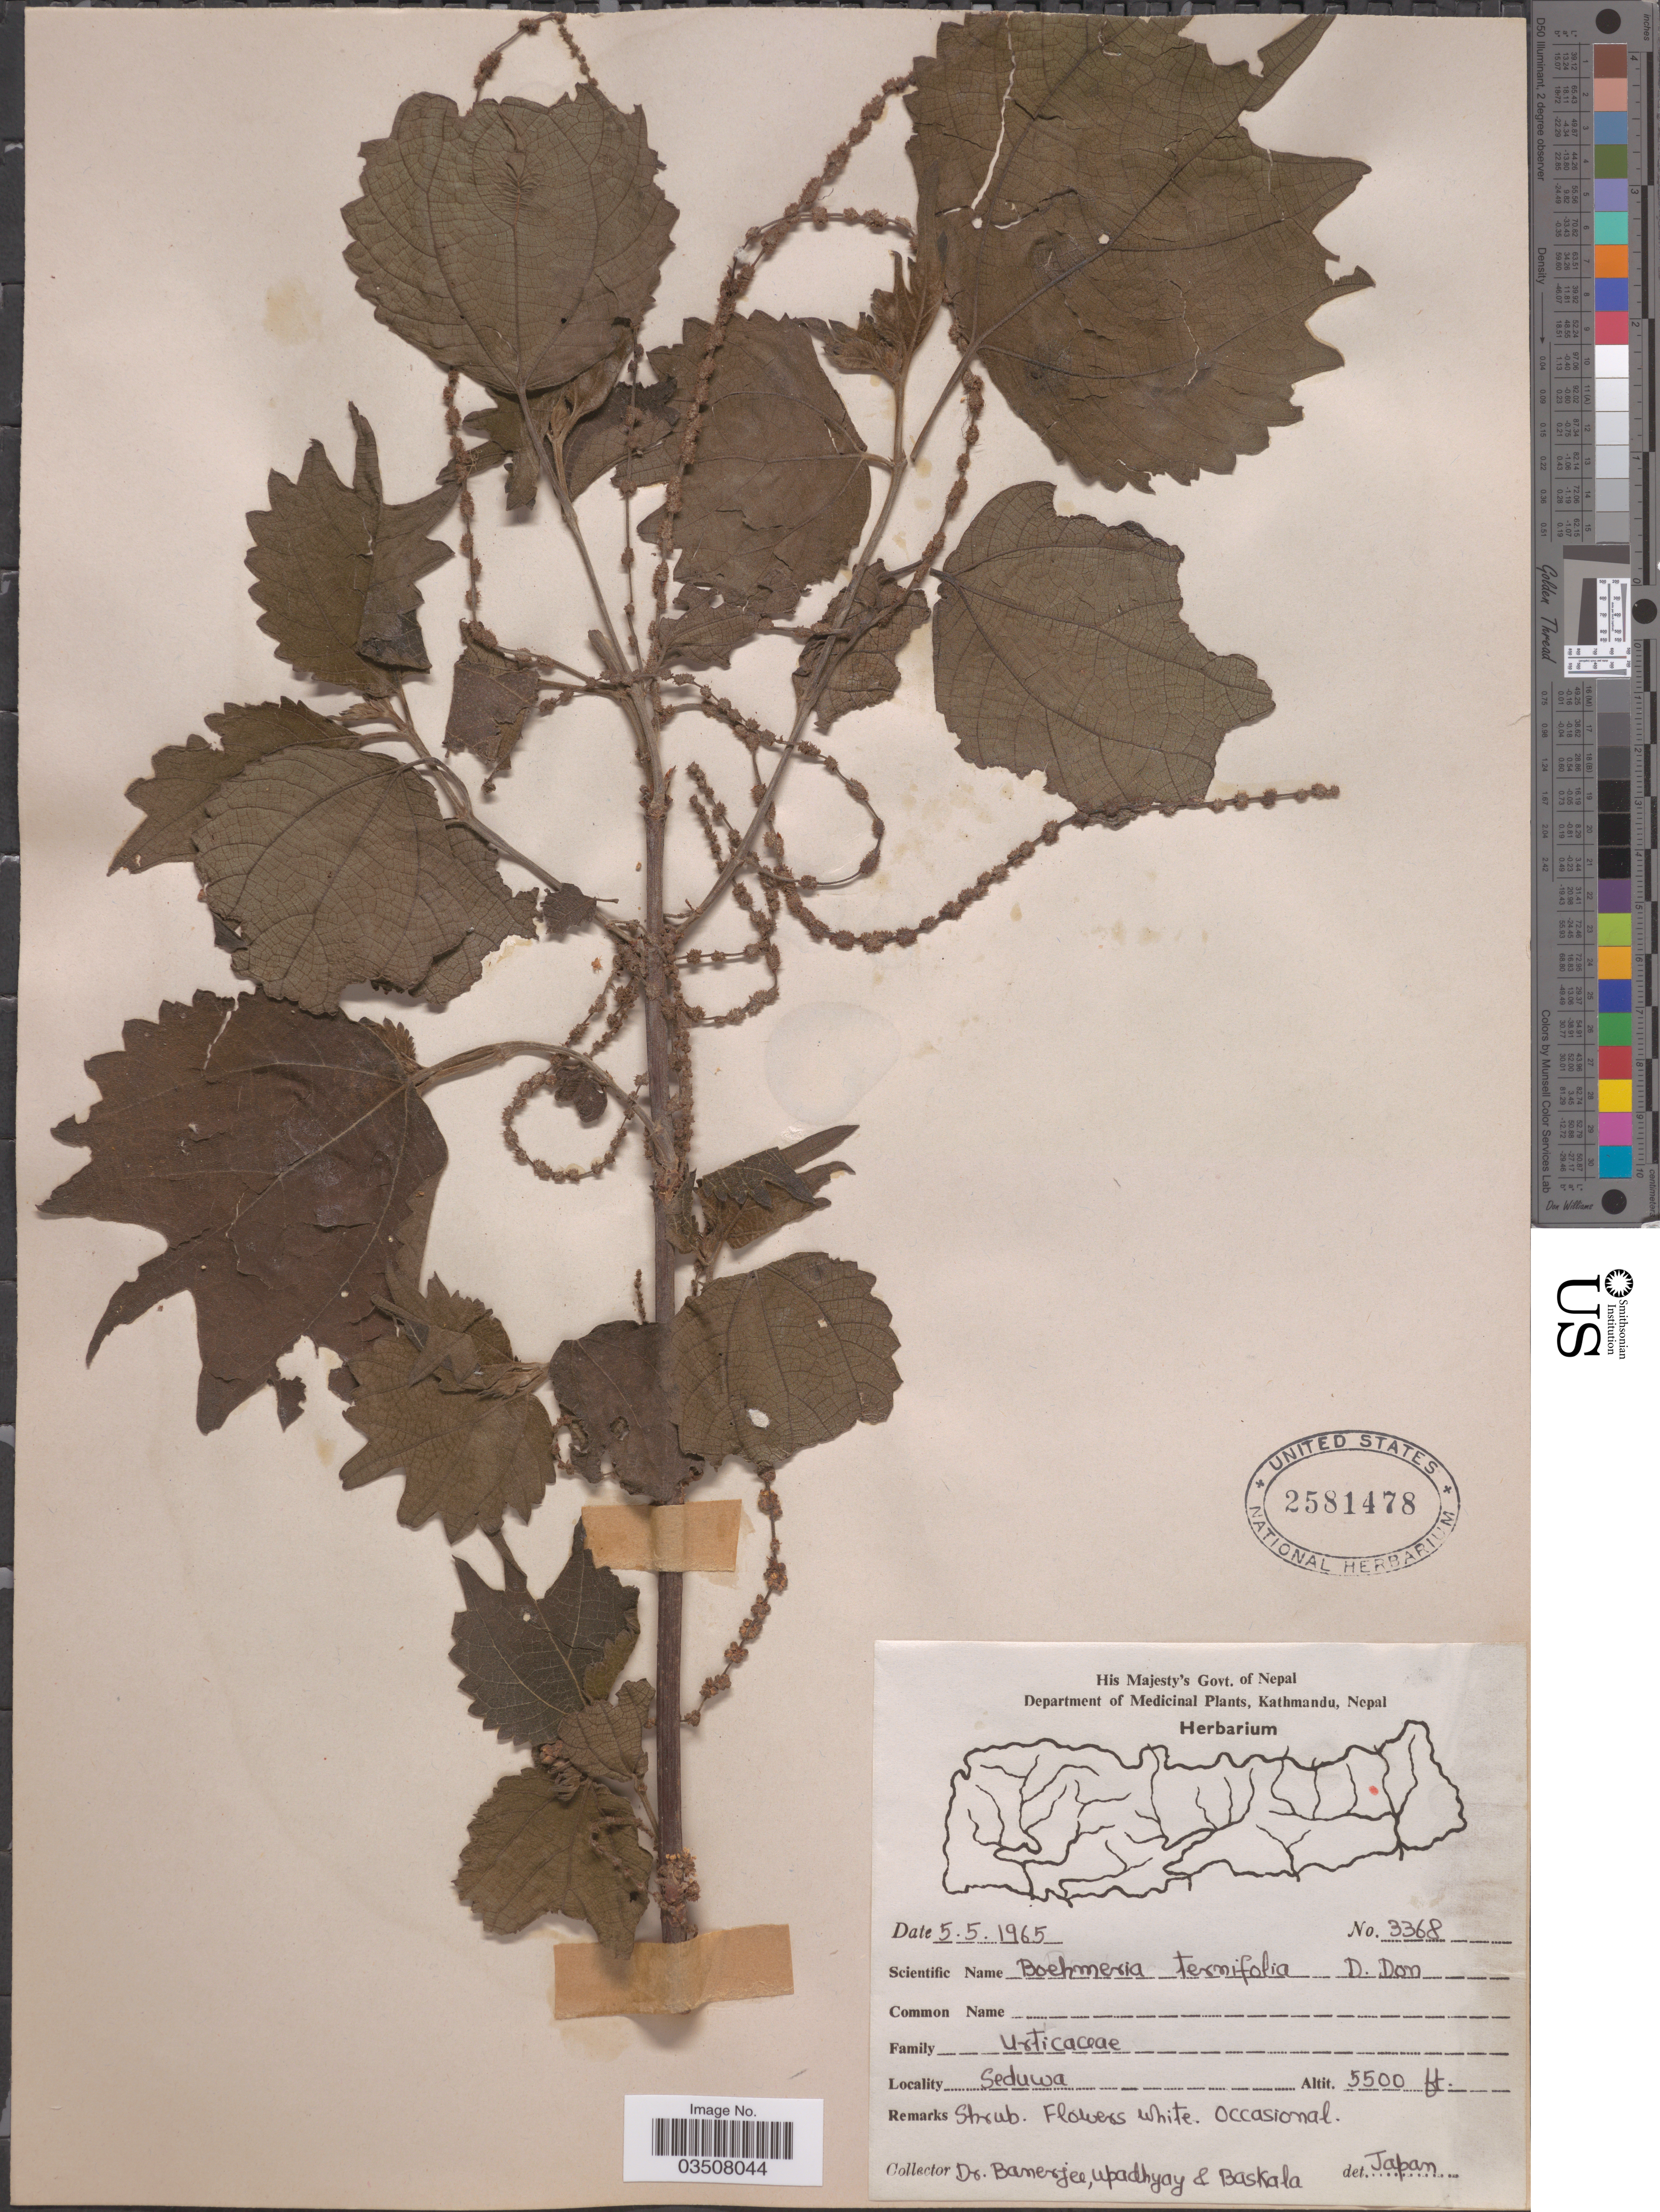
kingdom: Plantae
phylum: Tracheophyta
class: Magnoliopsida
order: Rosales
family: Urticaceae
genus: Boehmeria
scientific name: Boehmeria ternifolia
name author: D. Don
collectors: -. Banerjee, Upadhyay, -- & -. Baskala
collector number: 3368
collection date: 1965-05-05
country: Nepal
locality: Seduwa.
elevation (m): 1676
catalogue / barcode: US 2581478